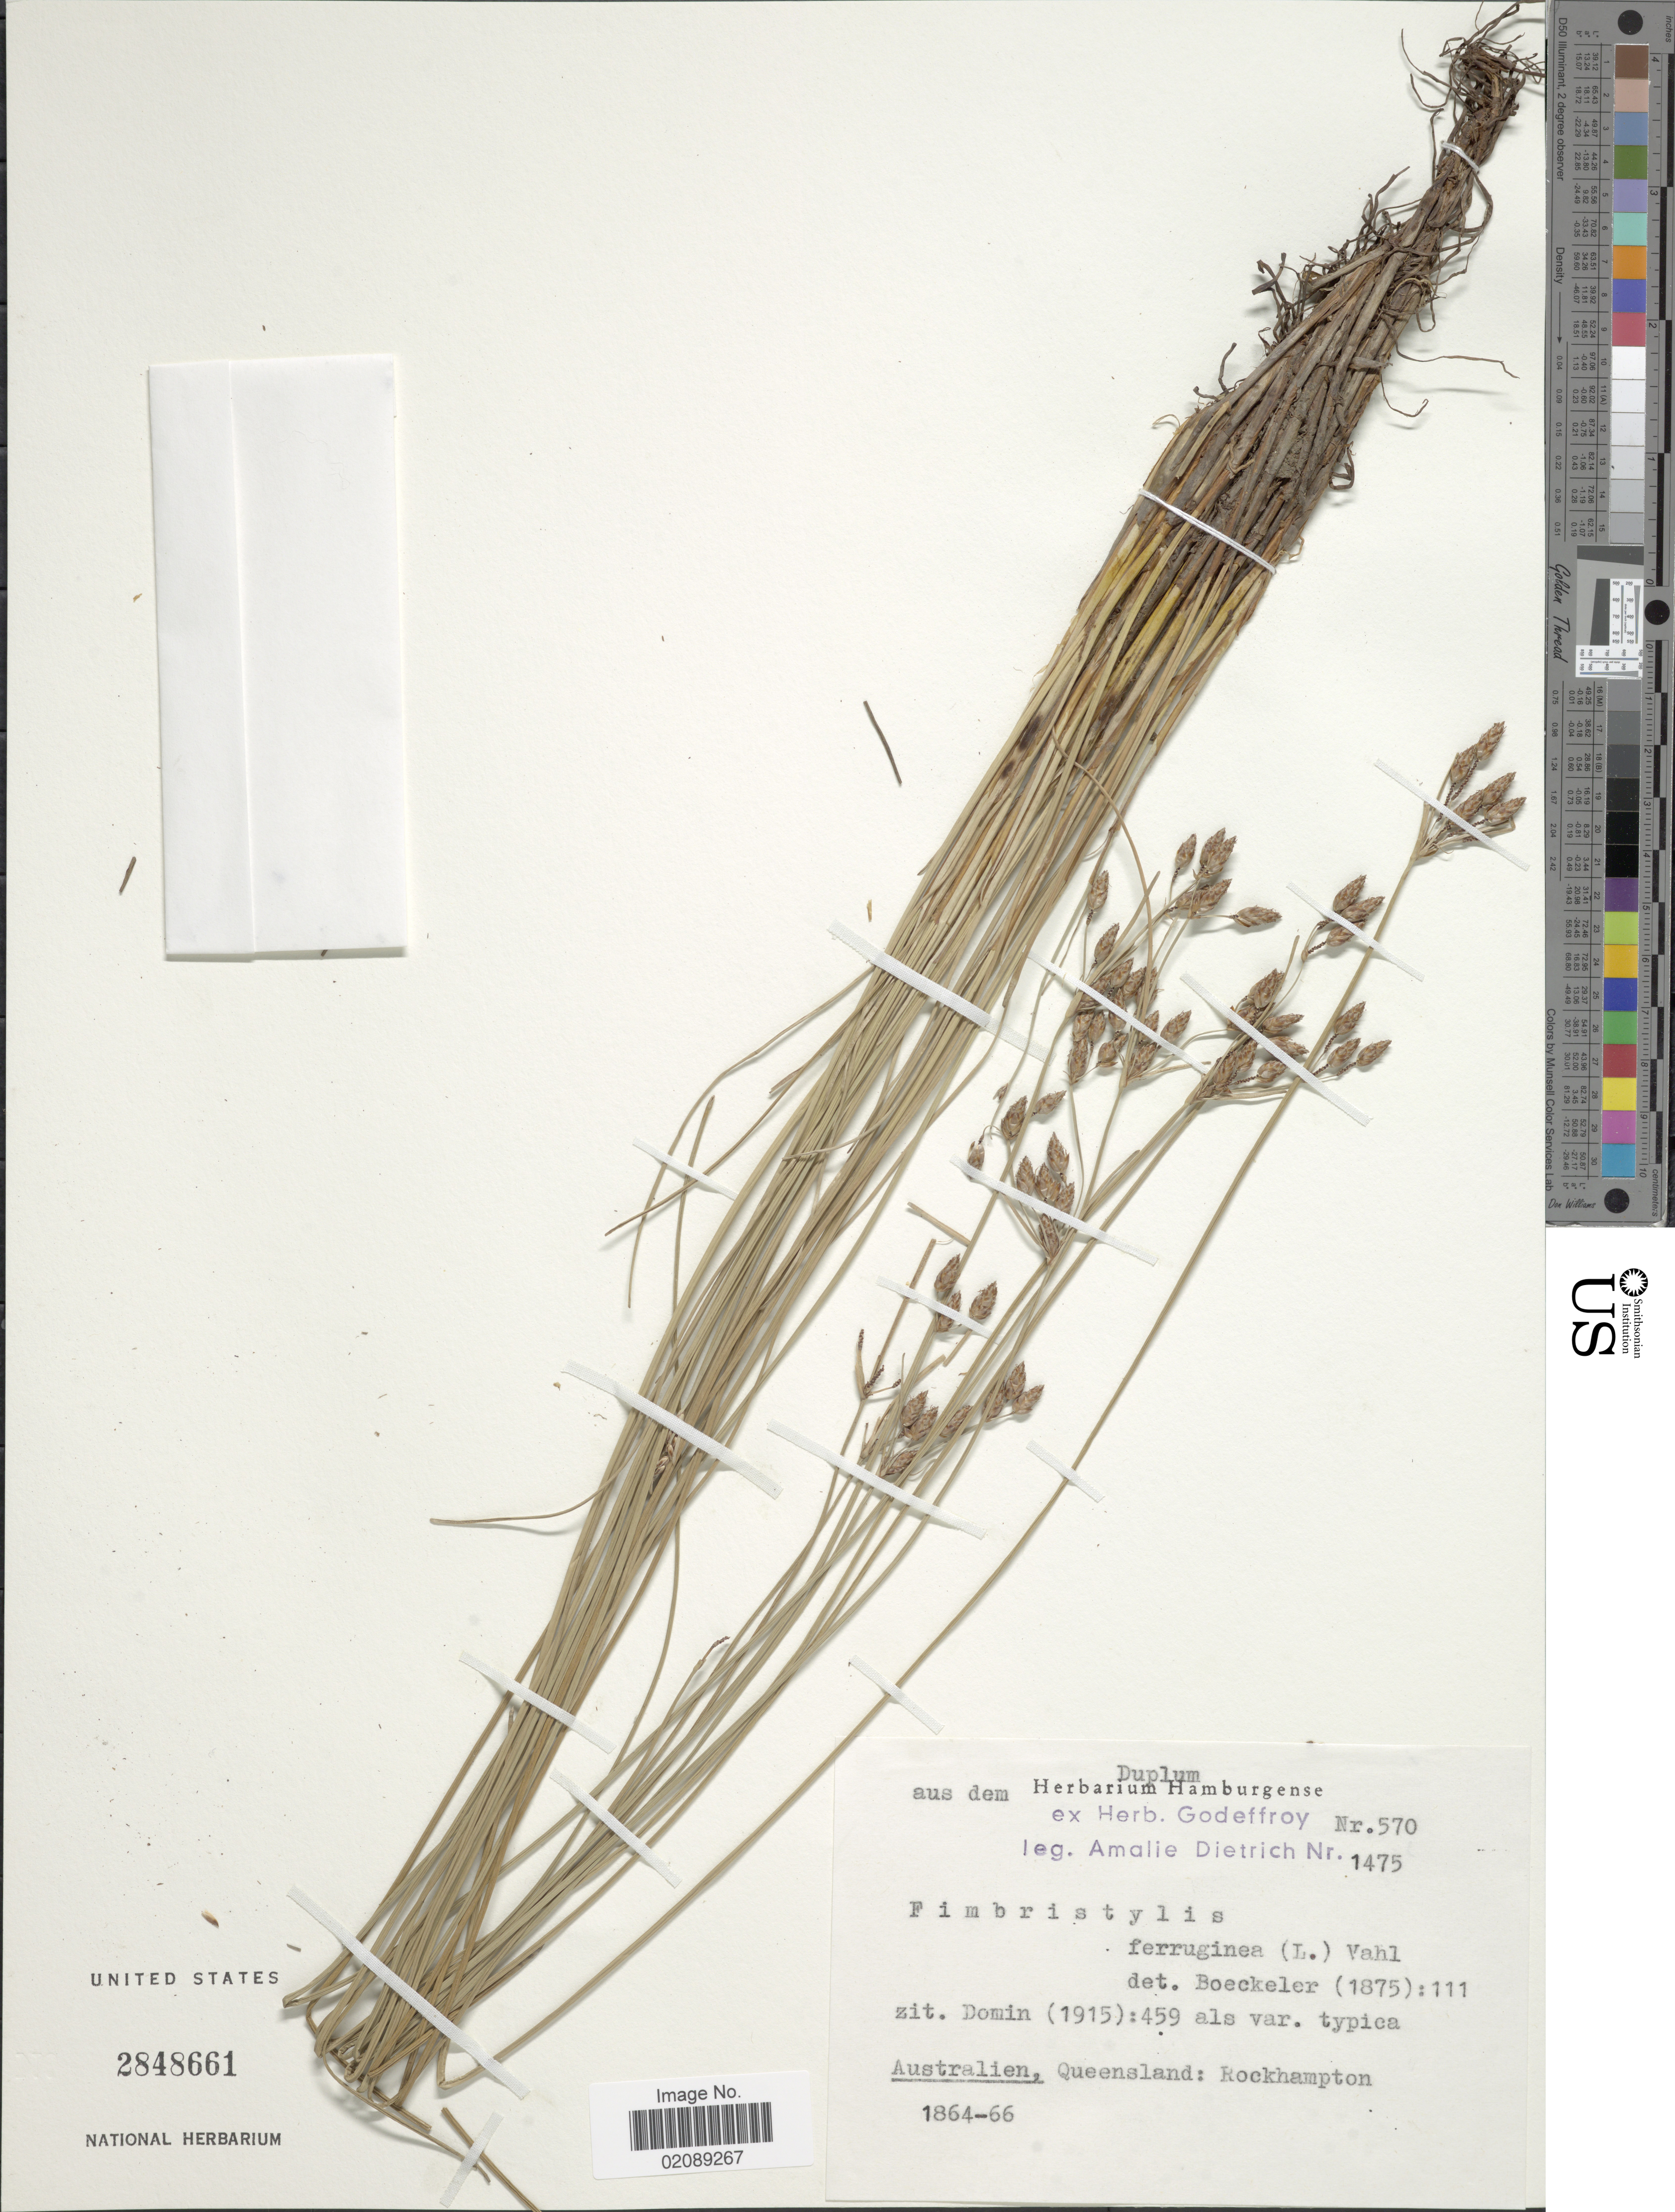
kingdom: Plantae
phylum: Tracheophyta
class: Liliopsida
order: Poales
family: Cyperaceae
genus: Fimbristylis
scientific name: Fimbristylis ferruginea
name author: (L.) Vahl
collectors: A. Dietrich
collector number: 1475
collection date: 1864/1866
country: Australia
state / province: Queensland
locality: Rockhampton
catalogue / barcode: US 2848661